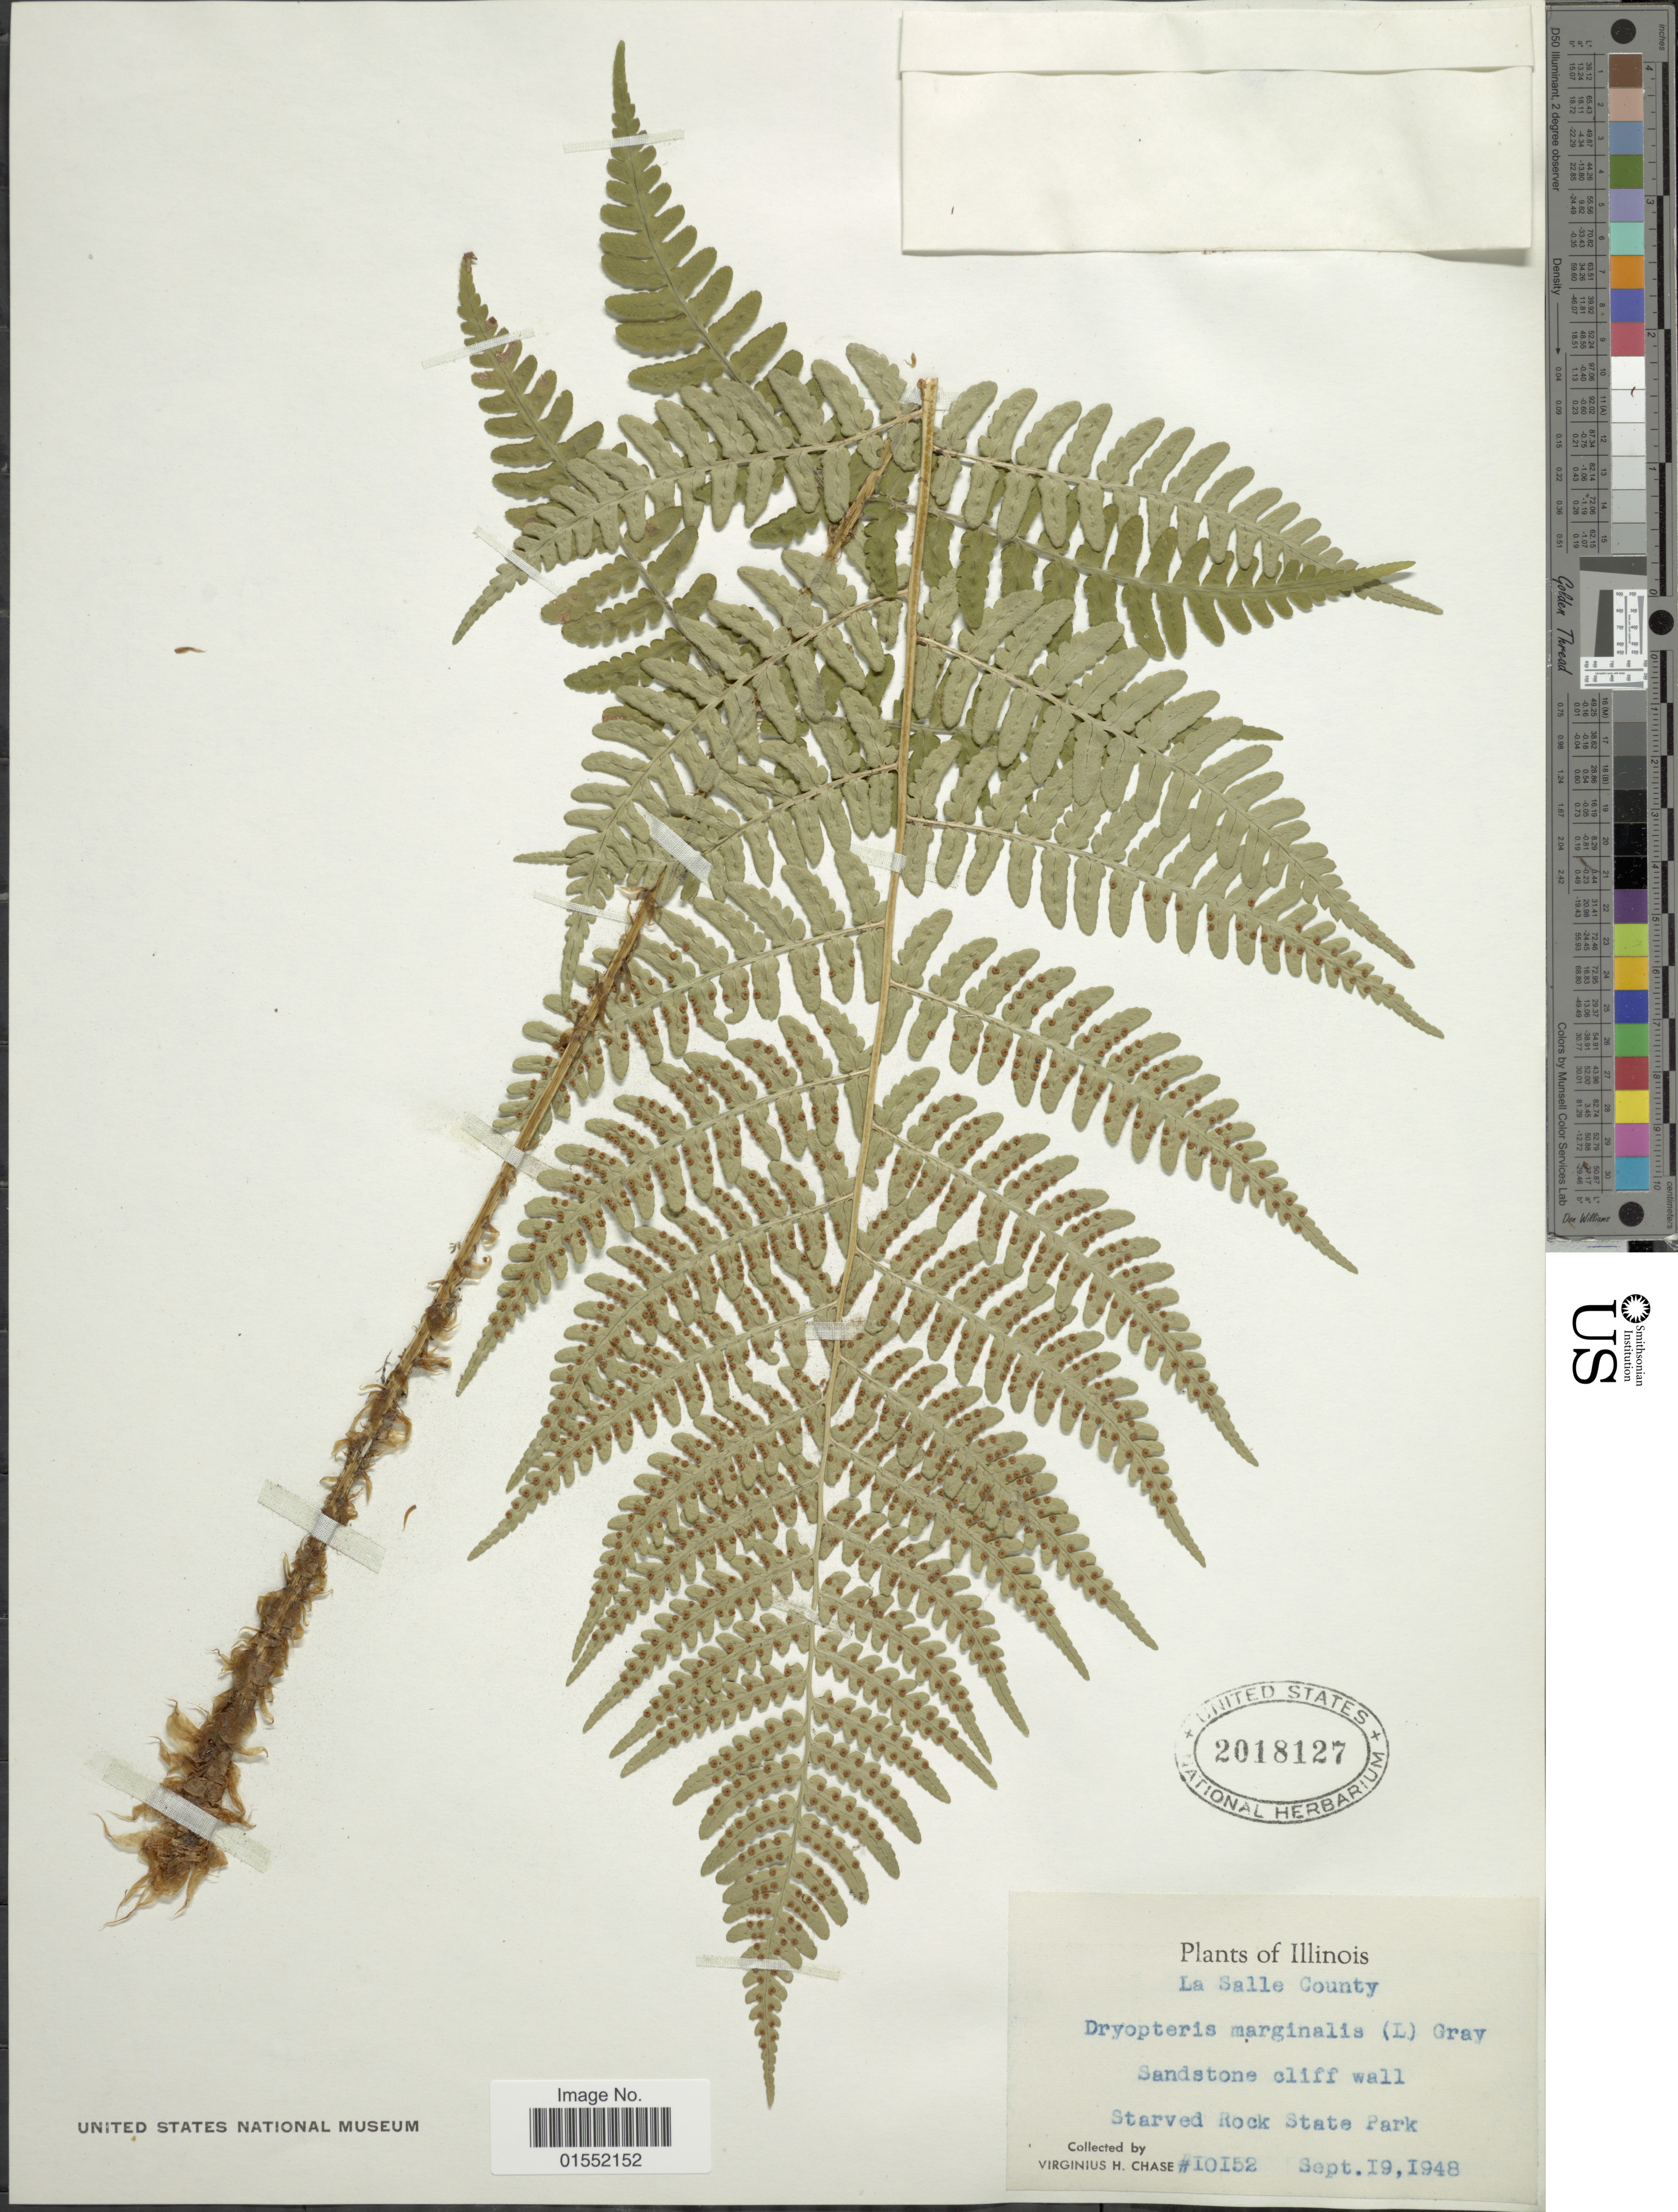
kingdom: Plantae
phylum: Tracheophyta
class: Polypodiopsida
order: Polypodiales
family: Dryopteridaceae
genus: Dryopteris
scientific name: Dryopteris marginalis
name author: (L.) A. Gray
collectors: V. H. Chase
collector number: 10152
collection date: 1948-09-19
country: United States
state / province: Illinois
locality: La Salle County, Sandstone cliff wall, Starved Rock State Park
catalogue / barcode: US 2018127